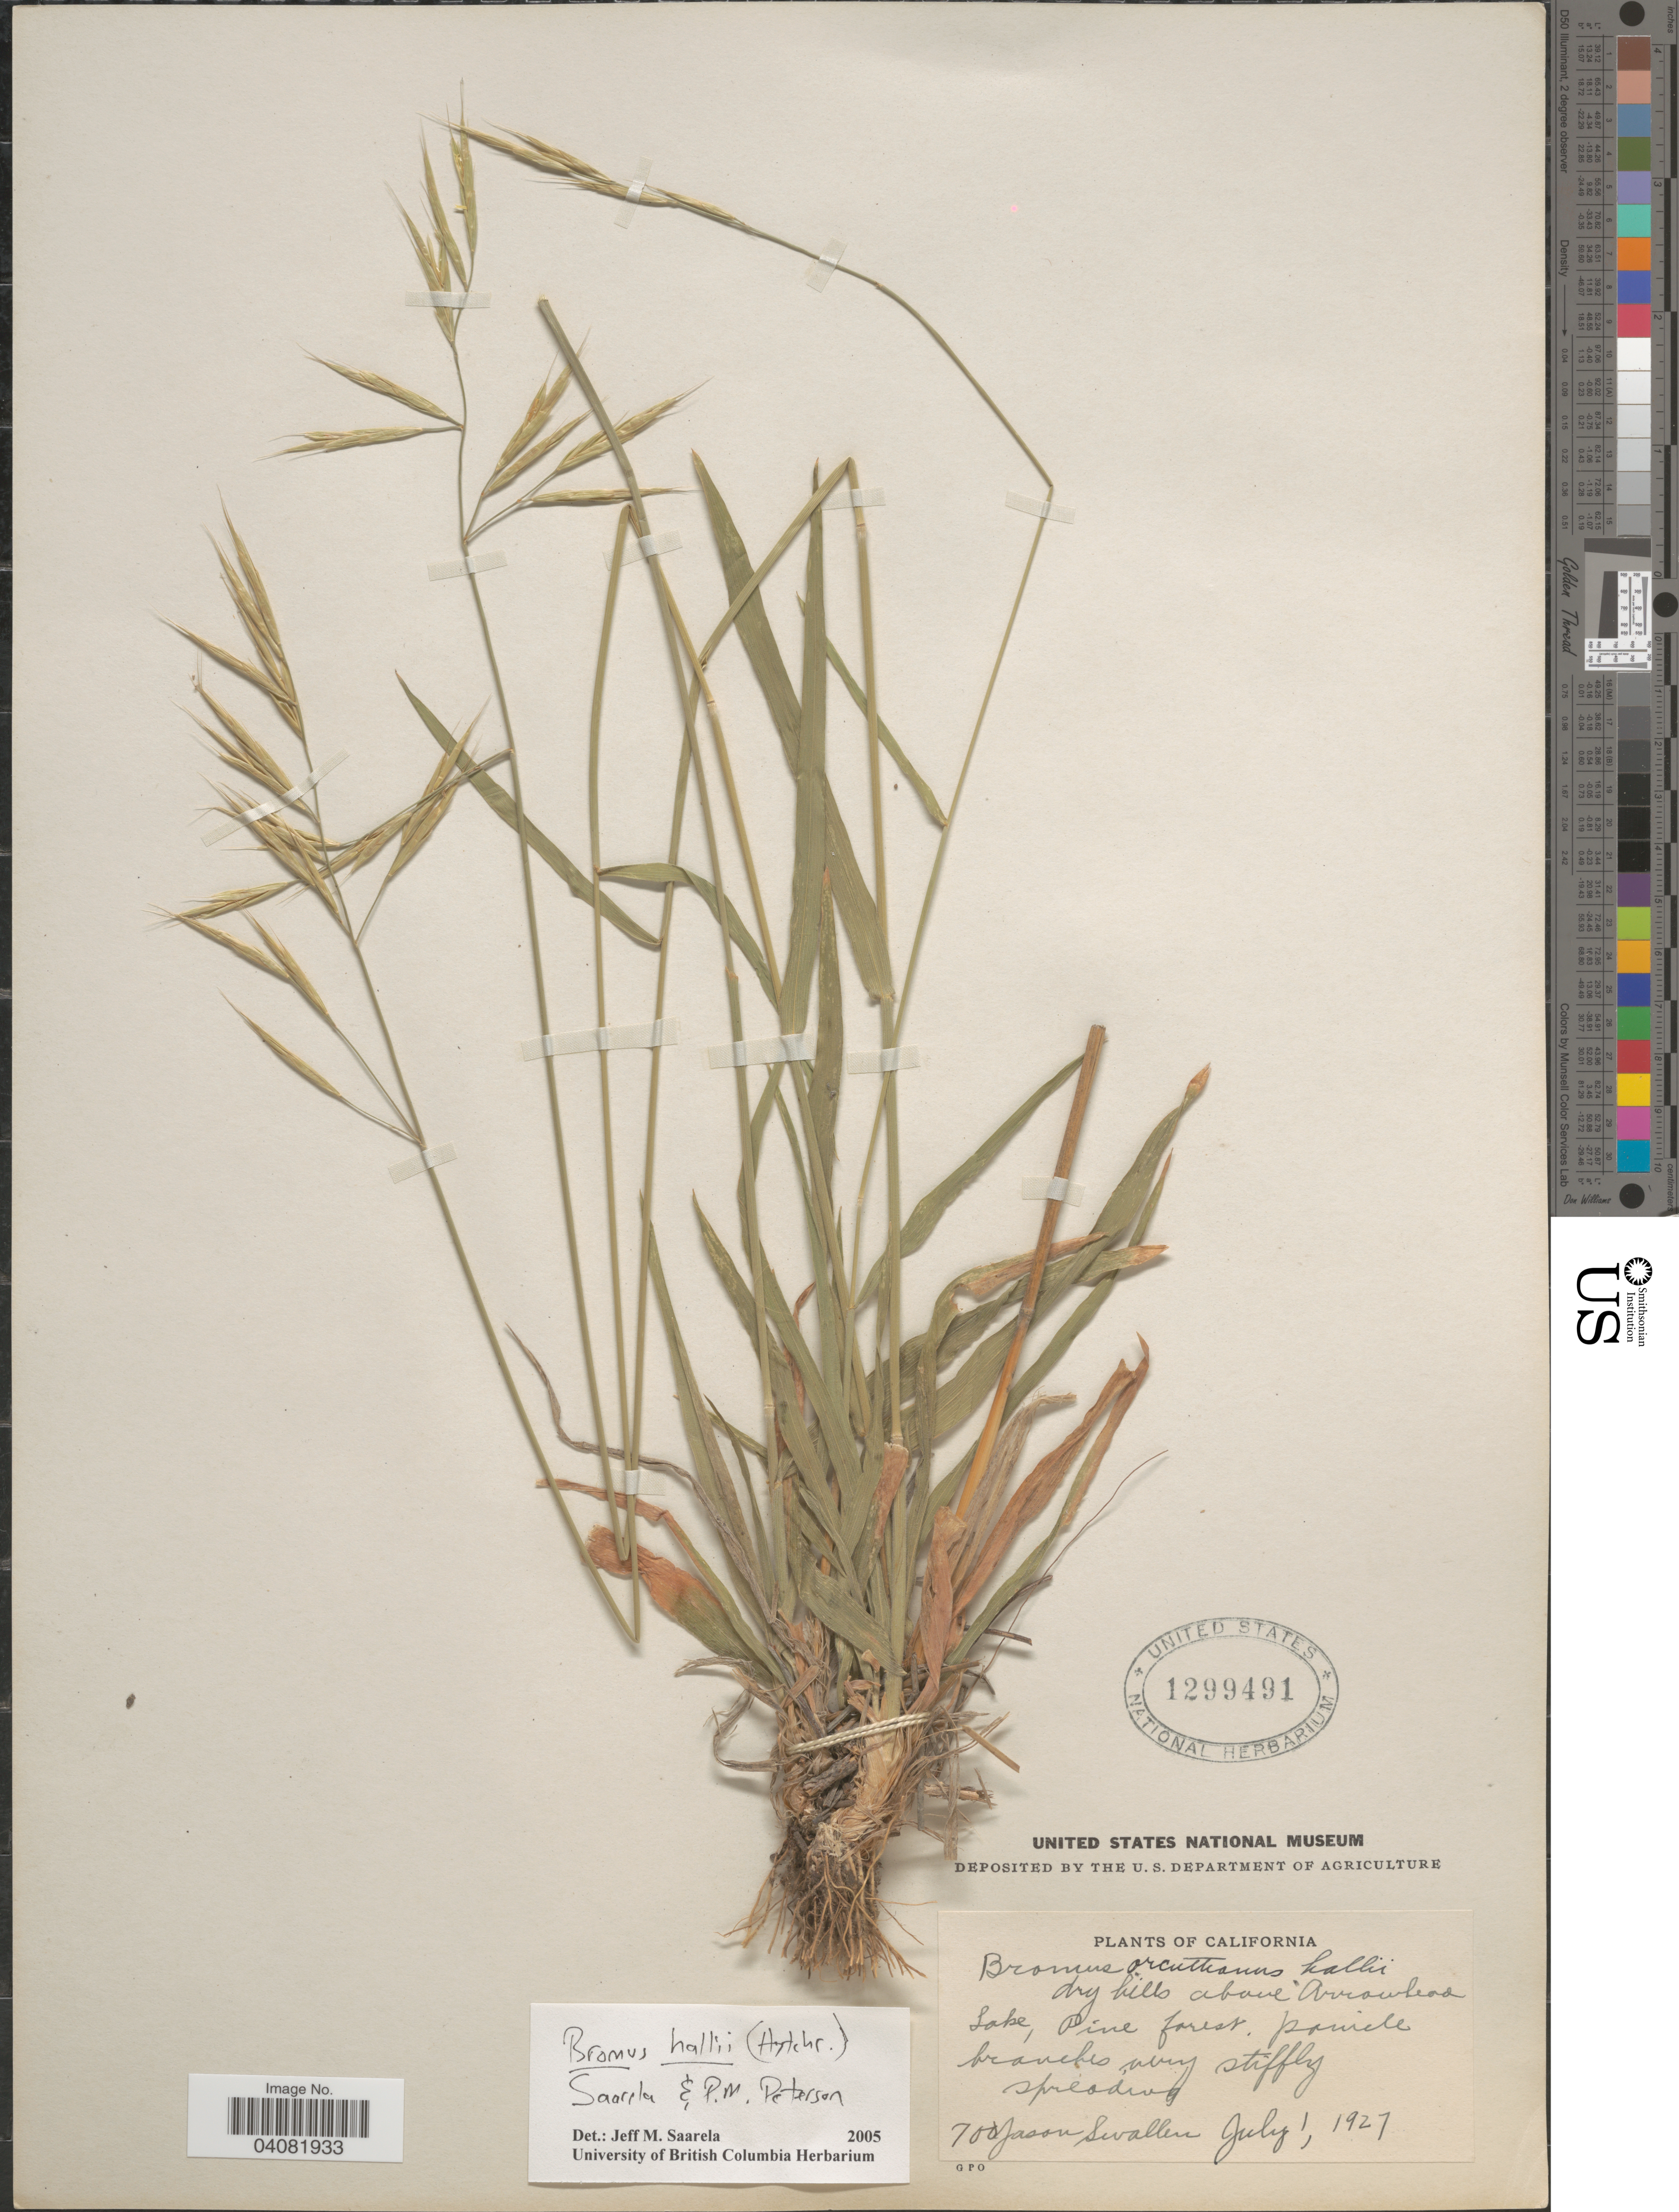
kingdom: Plantae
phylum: Tracheophyta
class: Liliopsida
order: Poales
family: Poaceae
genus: Bromus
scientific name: Bromus hallii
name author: (Hitchc.) Saarela & P.M. Peterson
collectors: J. R. Swallen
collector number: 700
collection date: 1927-07-01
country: United States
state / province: California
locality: Dry hills above Arrowhead Lake, Pine forest. Panicle branches very stiffly spreading.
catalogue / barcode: US 1299491